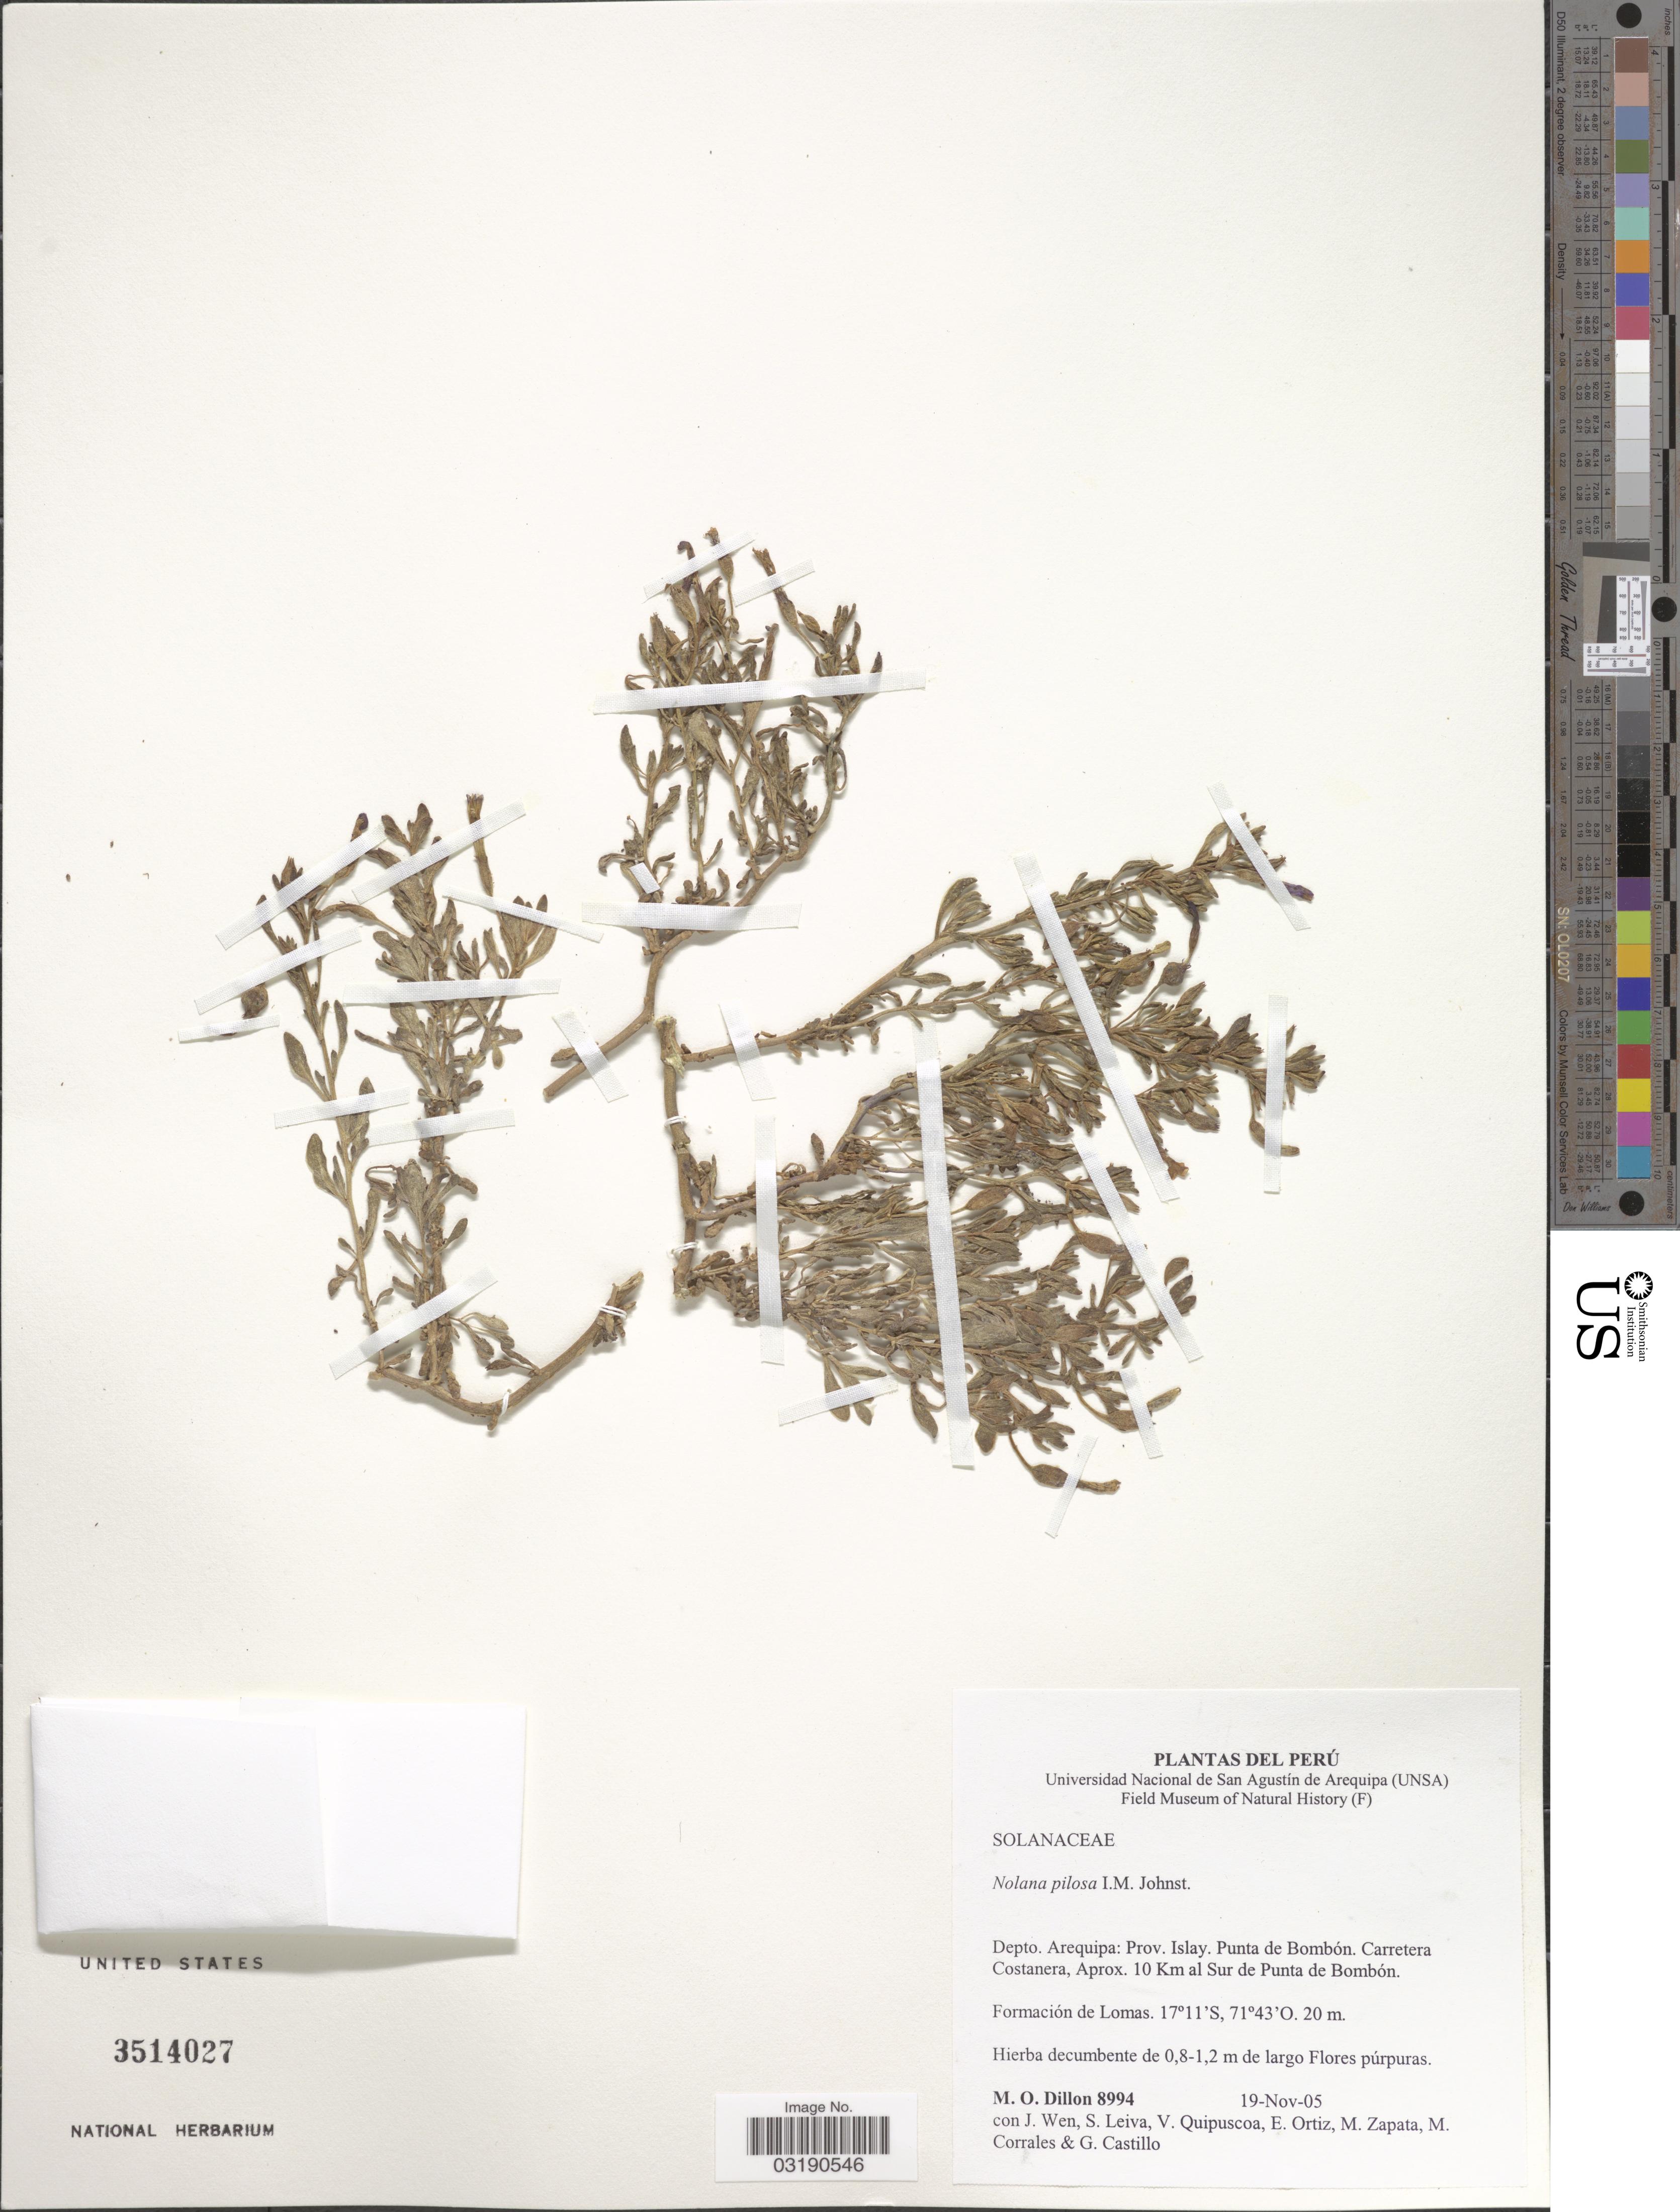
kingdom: Plantae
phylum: Tracheophyta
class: Magnoliopsida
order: Solanales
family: Solanaceae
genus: Nolana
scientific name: Nolana pilosa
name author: I.M. Johnst.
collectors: M. O. Dillon, J. Wen, S. Leiva, V. Quipuscoa & et al.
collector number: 8994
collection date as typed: Transcribed d/m/y: 19/11/5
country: Peru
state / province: Arequipa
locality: Depto. Arequipa: Prov. Islay, Punta de Bombón. Carretera Costanera, Aprox. 10 Km al Sur de Punta de Bombón.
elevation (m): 20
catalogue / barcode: US 3514027